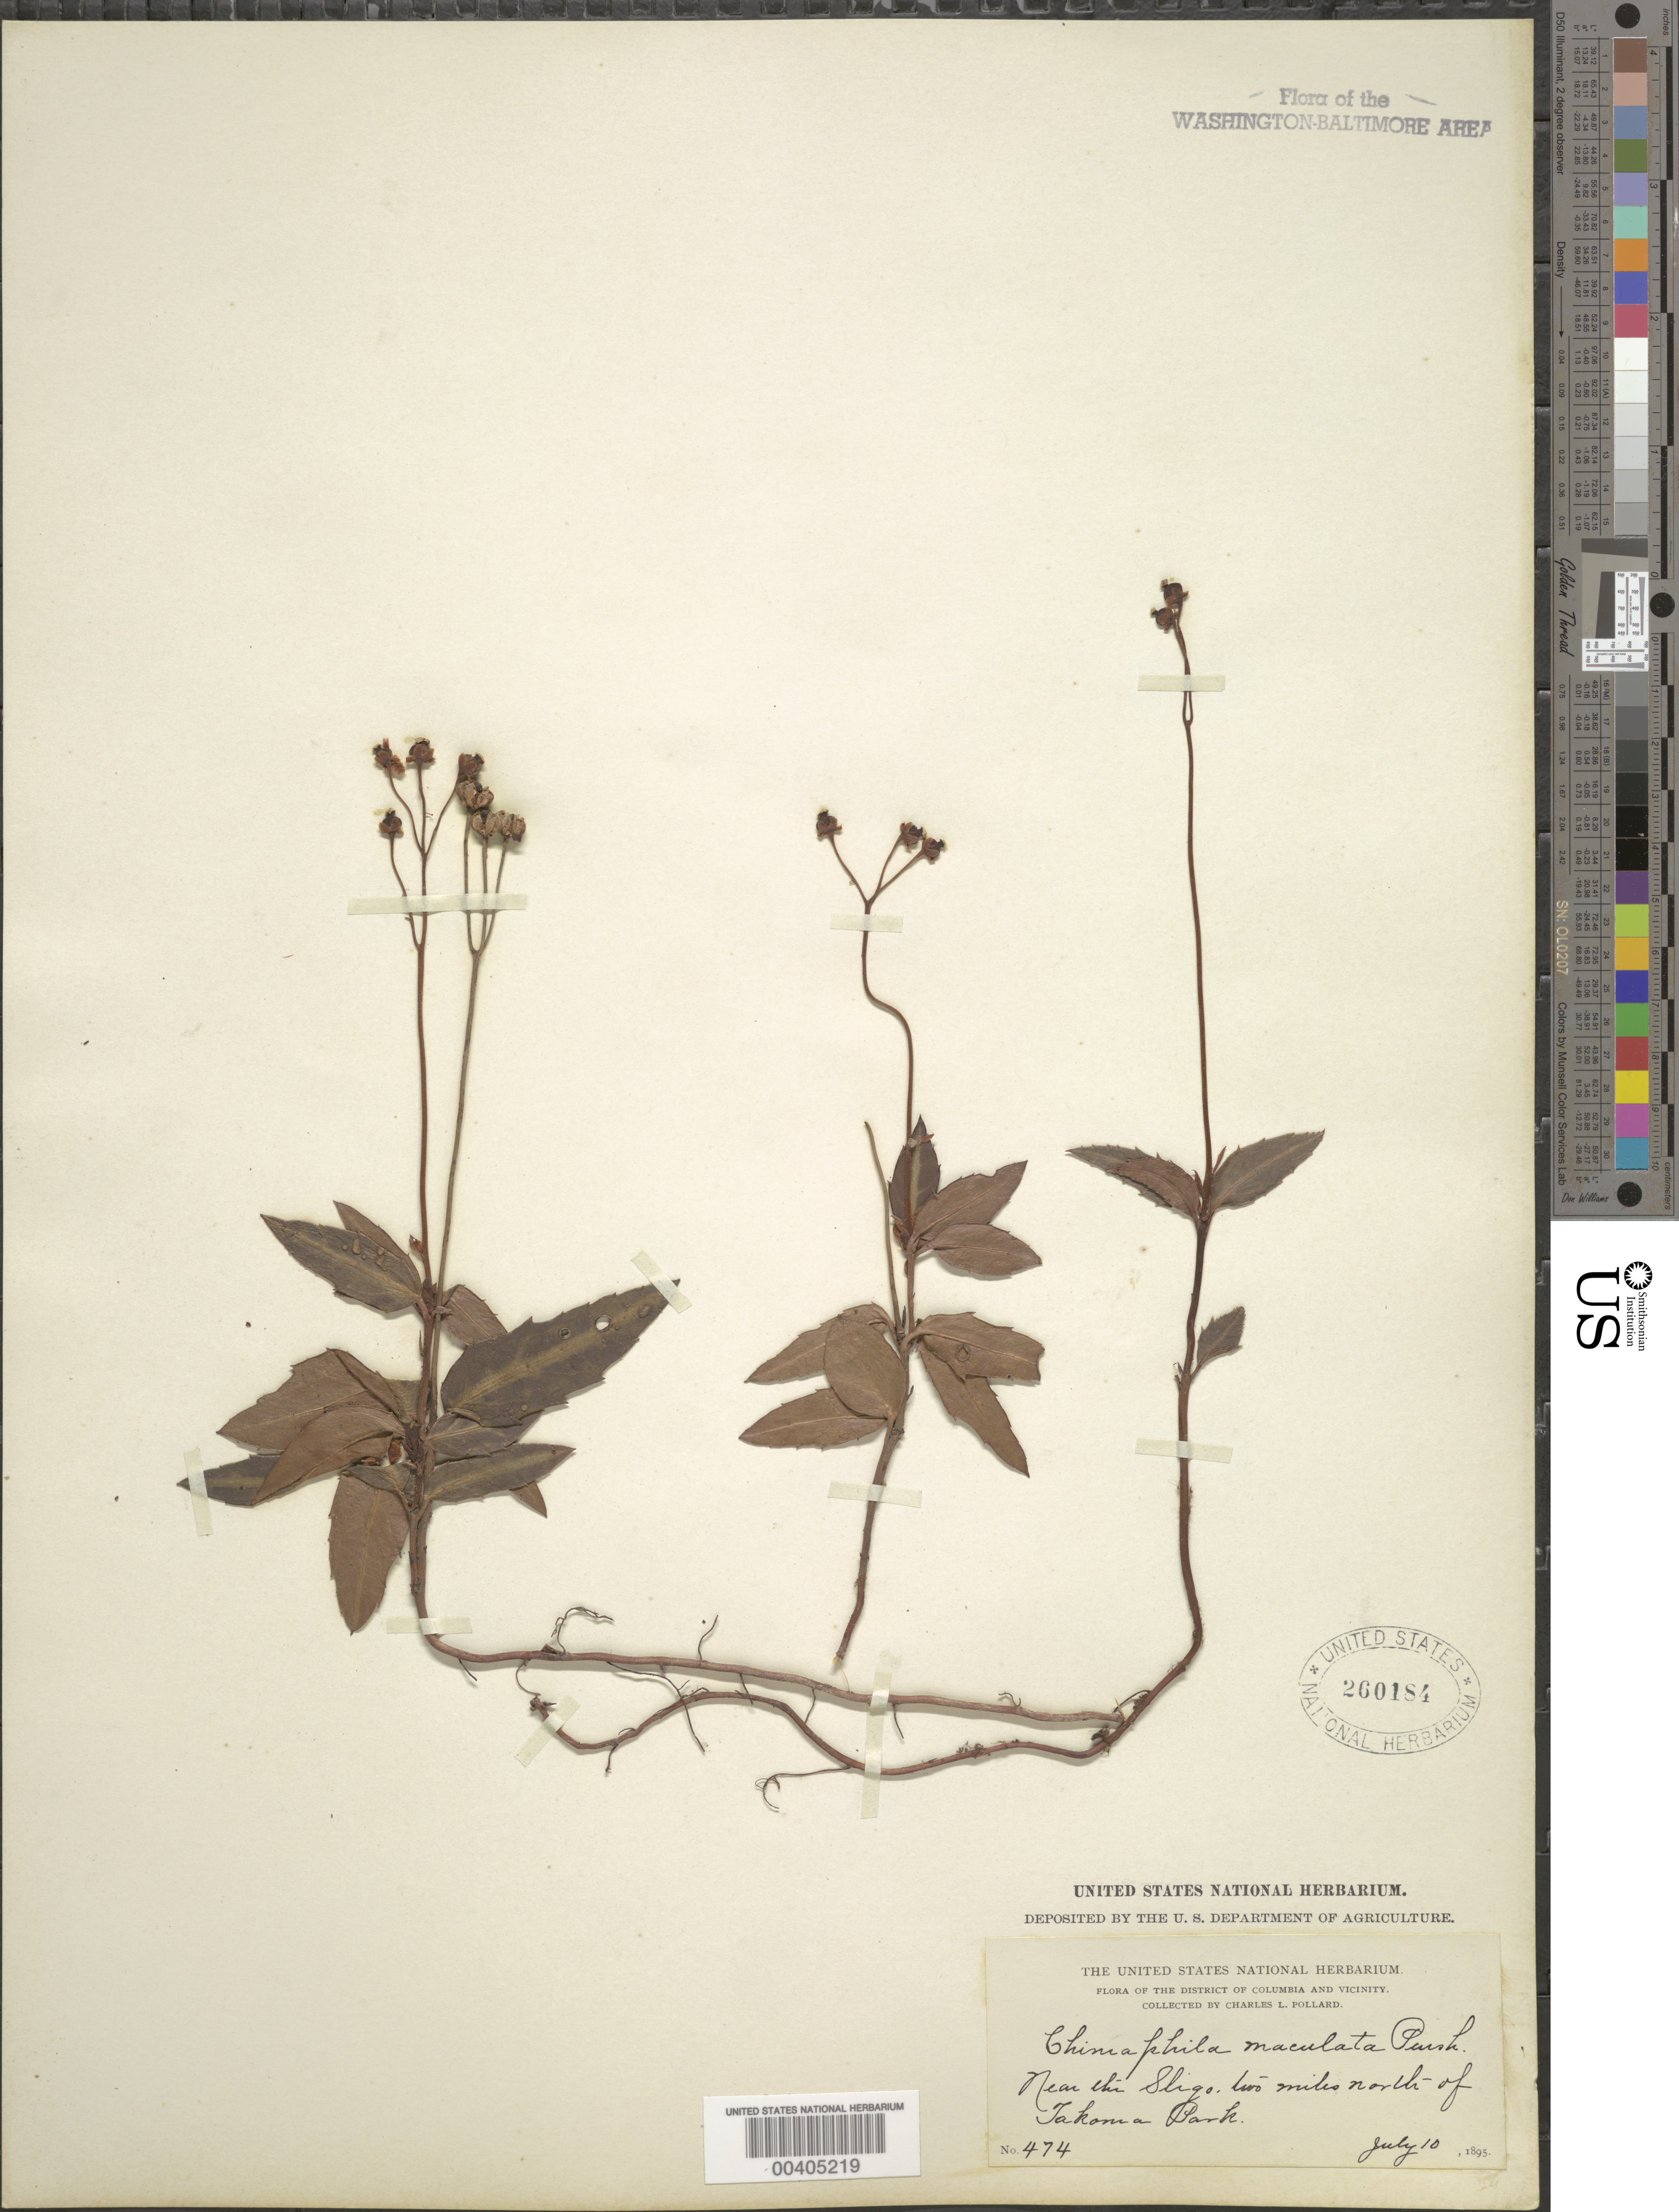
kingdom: Plantae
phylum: Tracheophyta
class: Magnoliopsida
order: Ericales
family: Ericaceae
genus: Chimaphila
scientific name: Chimaphila maculata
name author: (L.) Pursh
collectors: C. L. Pollard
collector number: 474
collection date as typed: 10 Jul 1895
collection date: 1895-07-10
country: United States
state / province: Maryland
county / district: Montgomery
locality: Near the Sligo north of Takoma Park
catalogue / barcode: US 260184